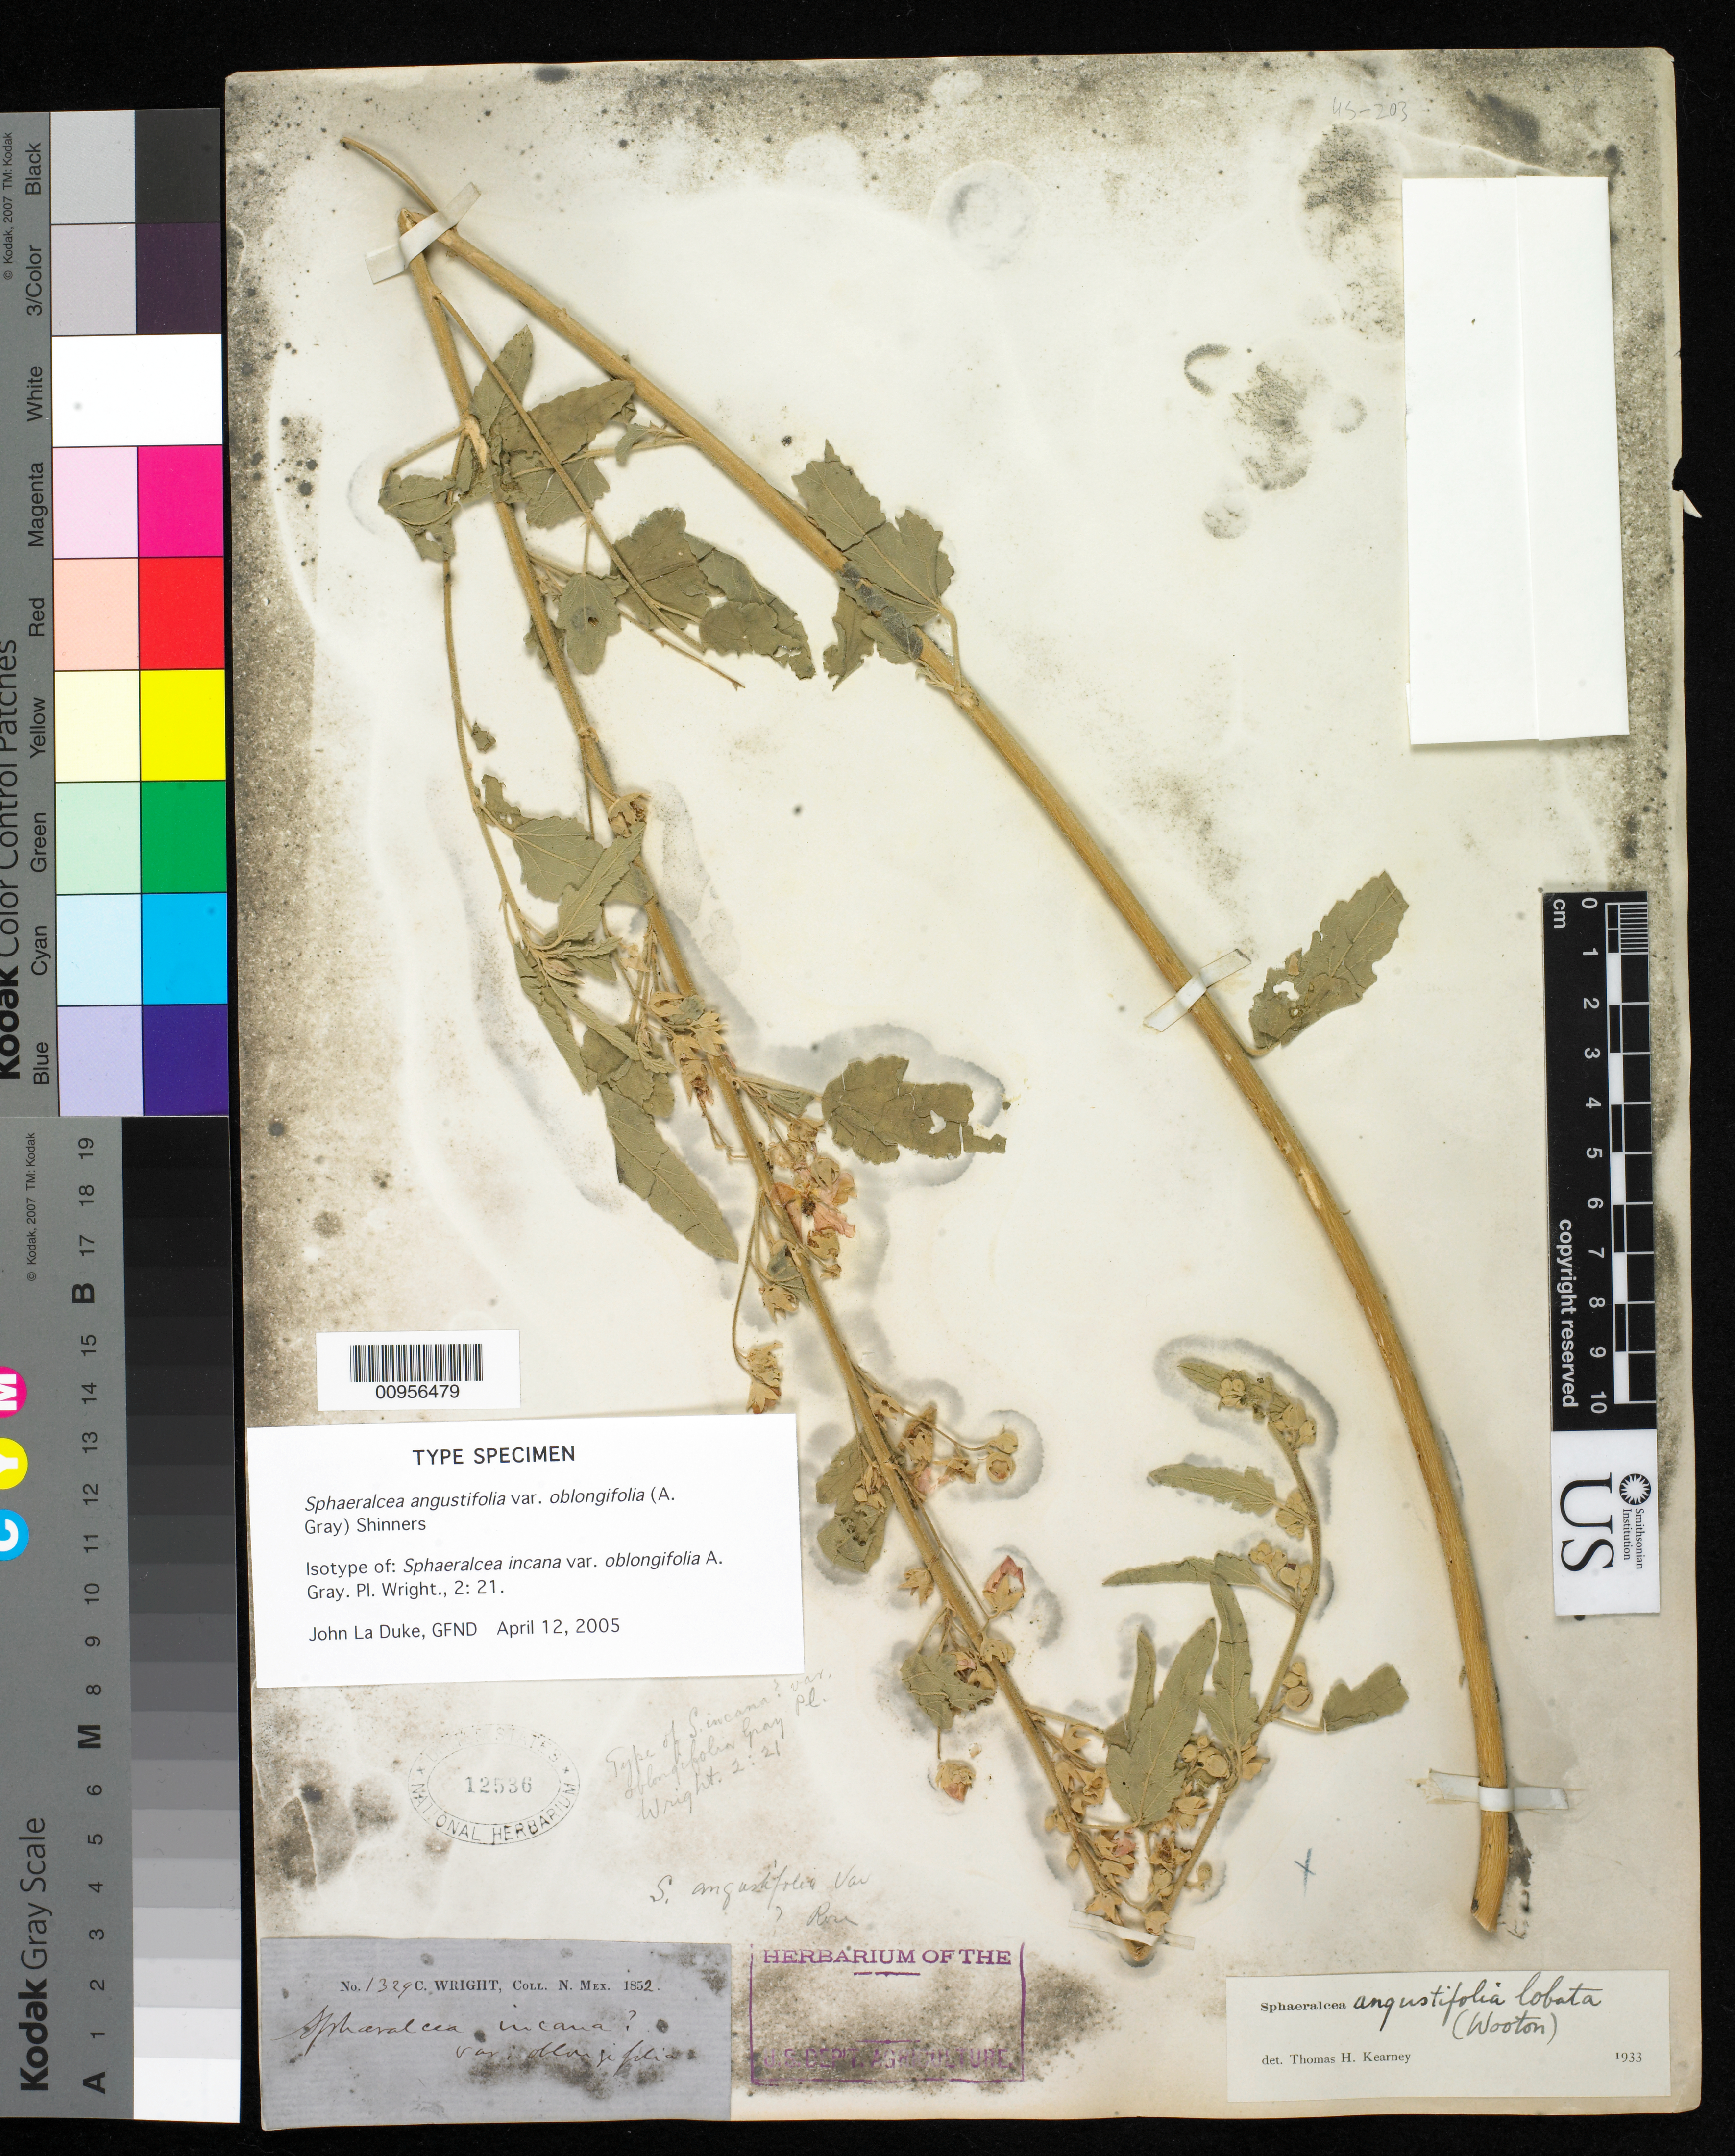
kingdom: Plantae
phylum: Tracheophyta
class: Magnoliopsida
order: Malvales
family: Malvaceae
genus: Sphaeralcea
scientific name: Sphaeralcea incana var. oblongifolia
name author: A. Gray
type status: Isotype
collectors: C. Wright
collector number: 1329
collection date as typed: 1852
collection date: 1852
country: United States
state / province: New Mexico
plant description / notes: Also a type of Sphaeralcea angustifolia var. lobata S. Watson, nom. illeg. superfl.; Illegitimate (superfluous) nom. nov. for Sphaeralcea incana var. oblongifolia A. Gray; see Shinners 1964, Sida 1: 384-385.; Also a type of Sphaeralcea incana var. oblongifolia A. Gray.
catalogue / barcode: US 12536